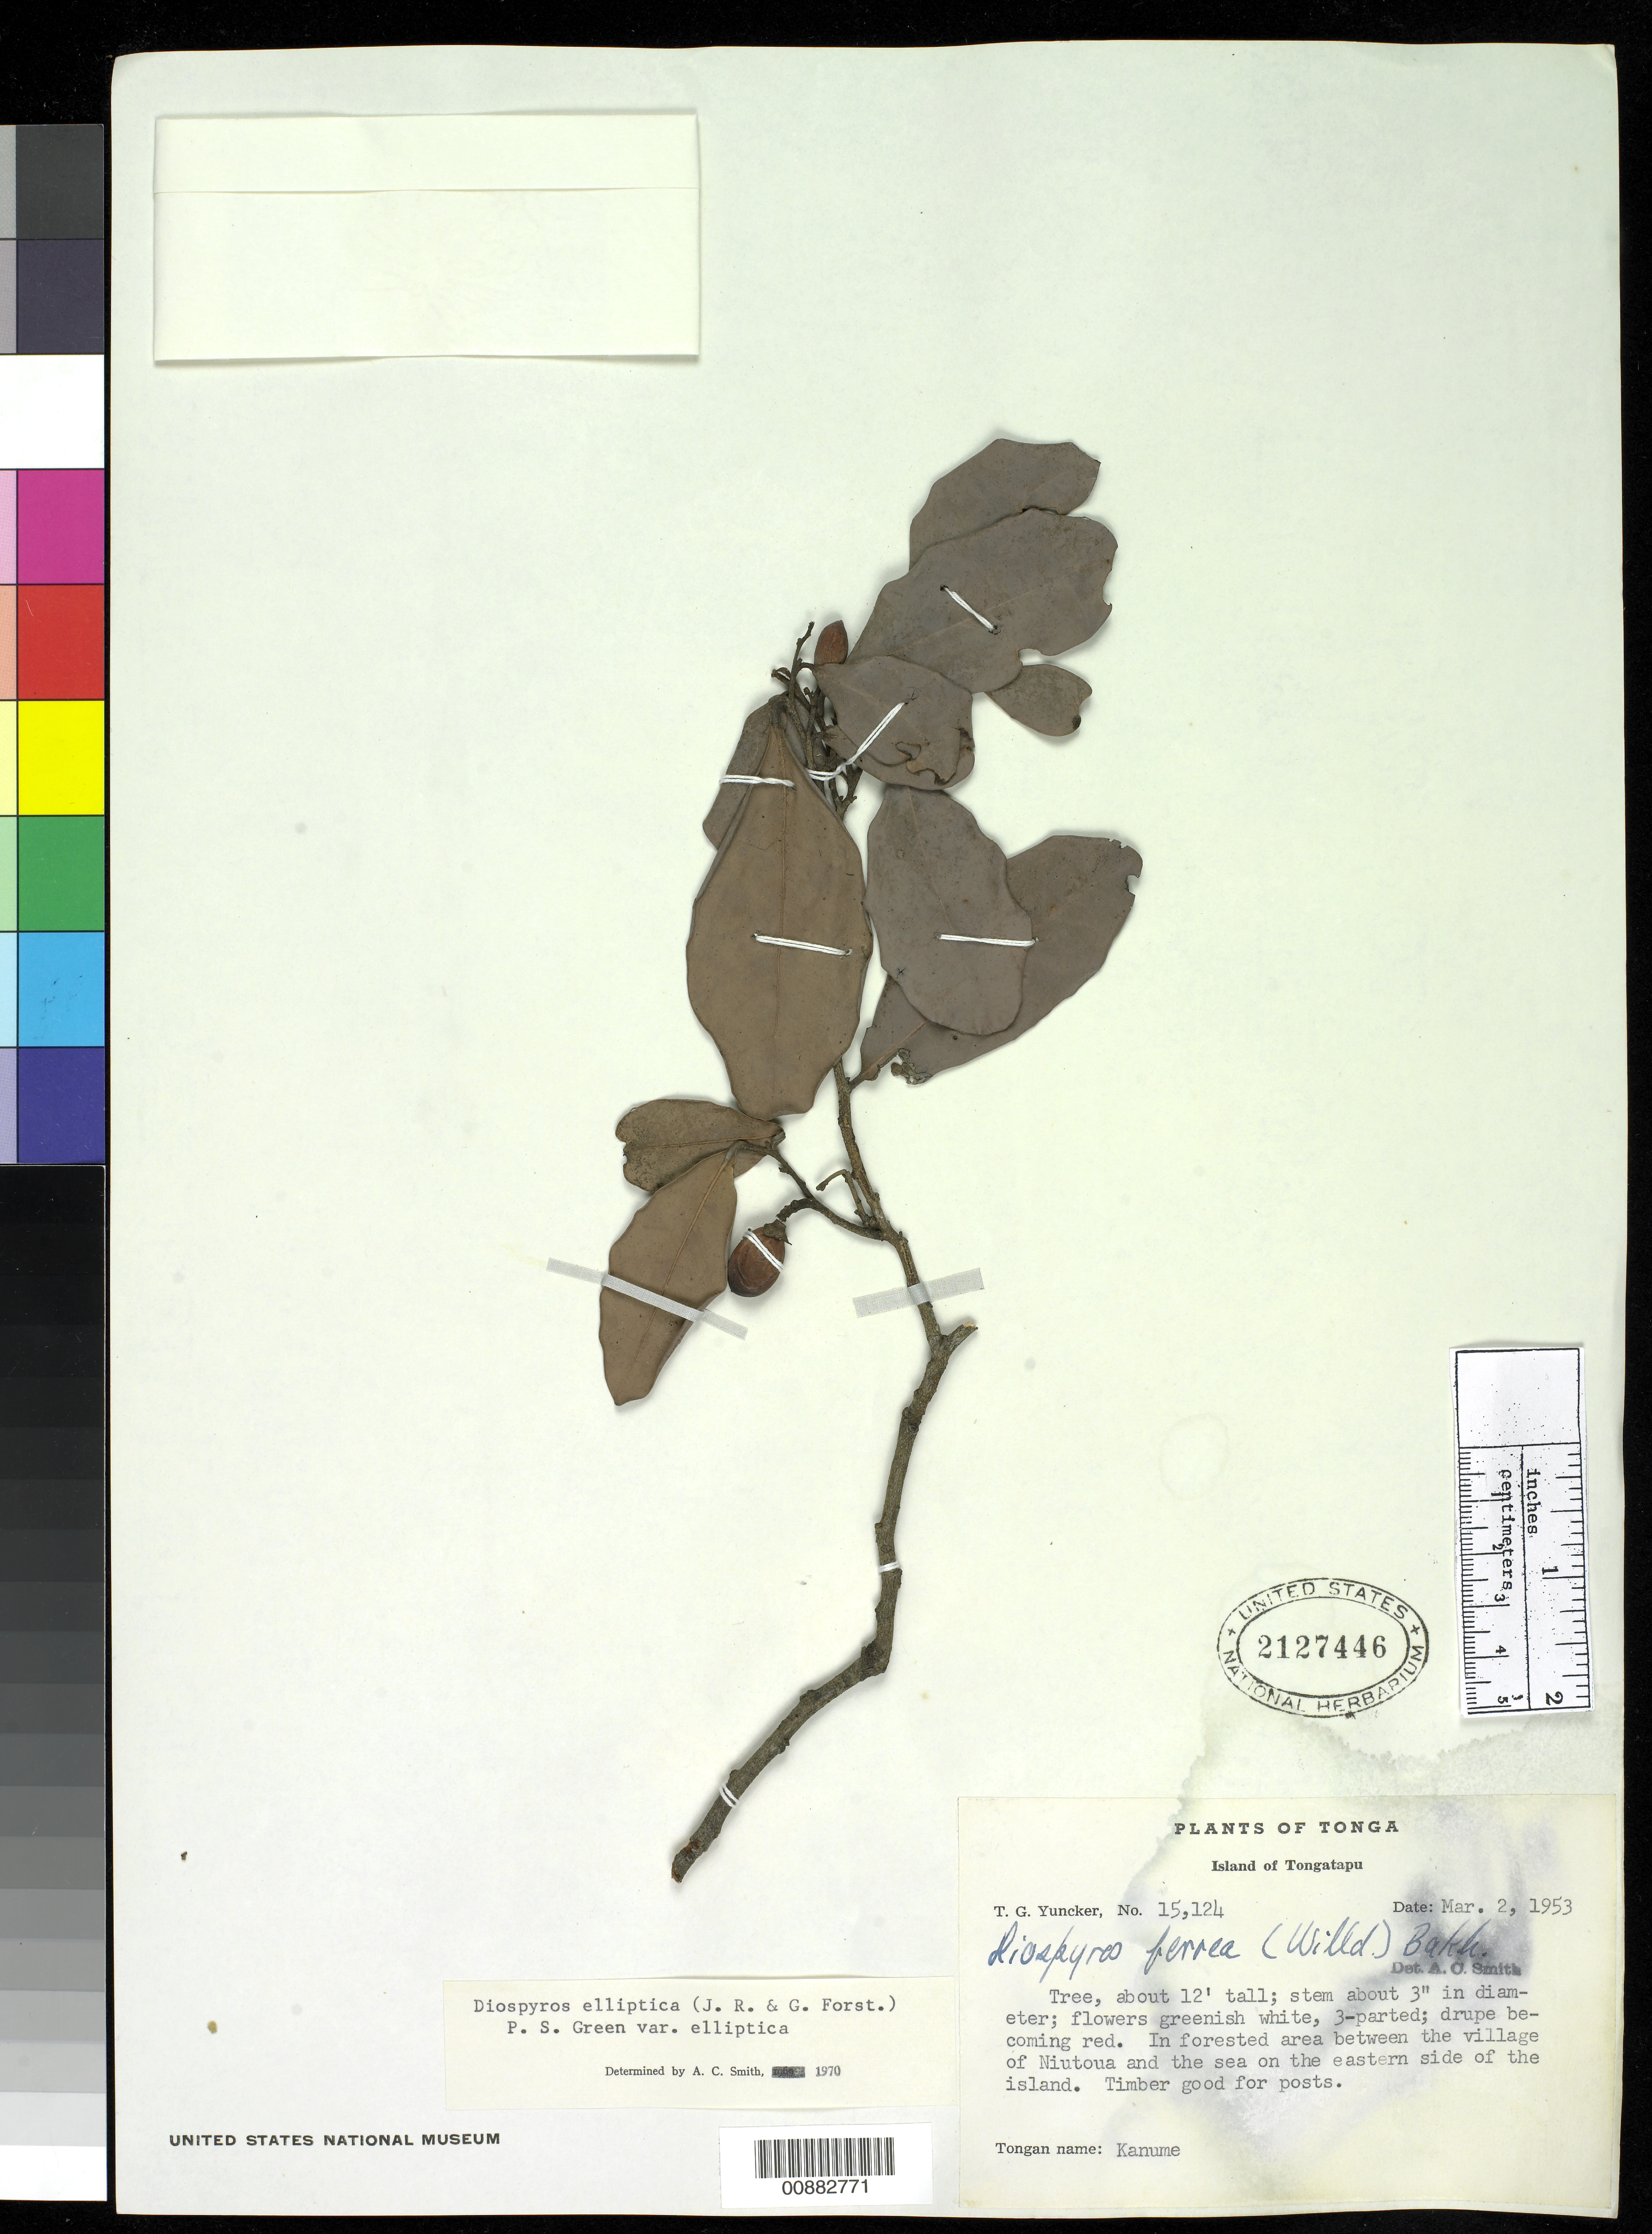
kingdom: Plantae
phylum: Tracheophyta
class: Magnoliopsida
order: Ericales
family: Ebenaceae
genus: Diospyros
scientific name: Diospyros elliptica var. elliptica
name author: P.S. Green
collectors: T. G. Yuncker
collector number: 15124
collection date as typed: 02 Mar 1953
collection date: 1953-03-02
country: Tonga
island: Tongatapu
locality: In forested area between the village of Niutoua and the sea on the E side of the island.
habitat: In forested area.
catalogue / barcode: US 2127446